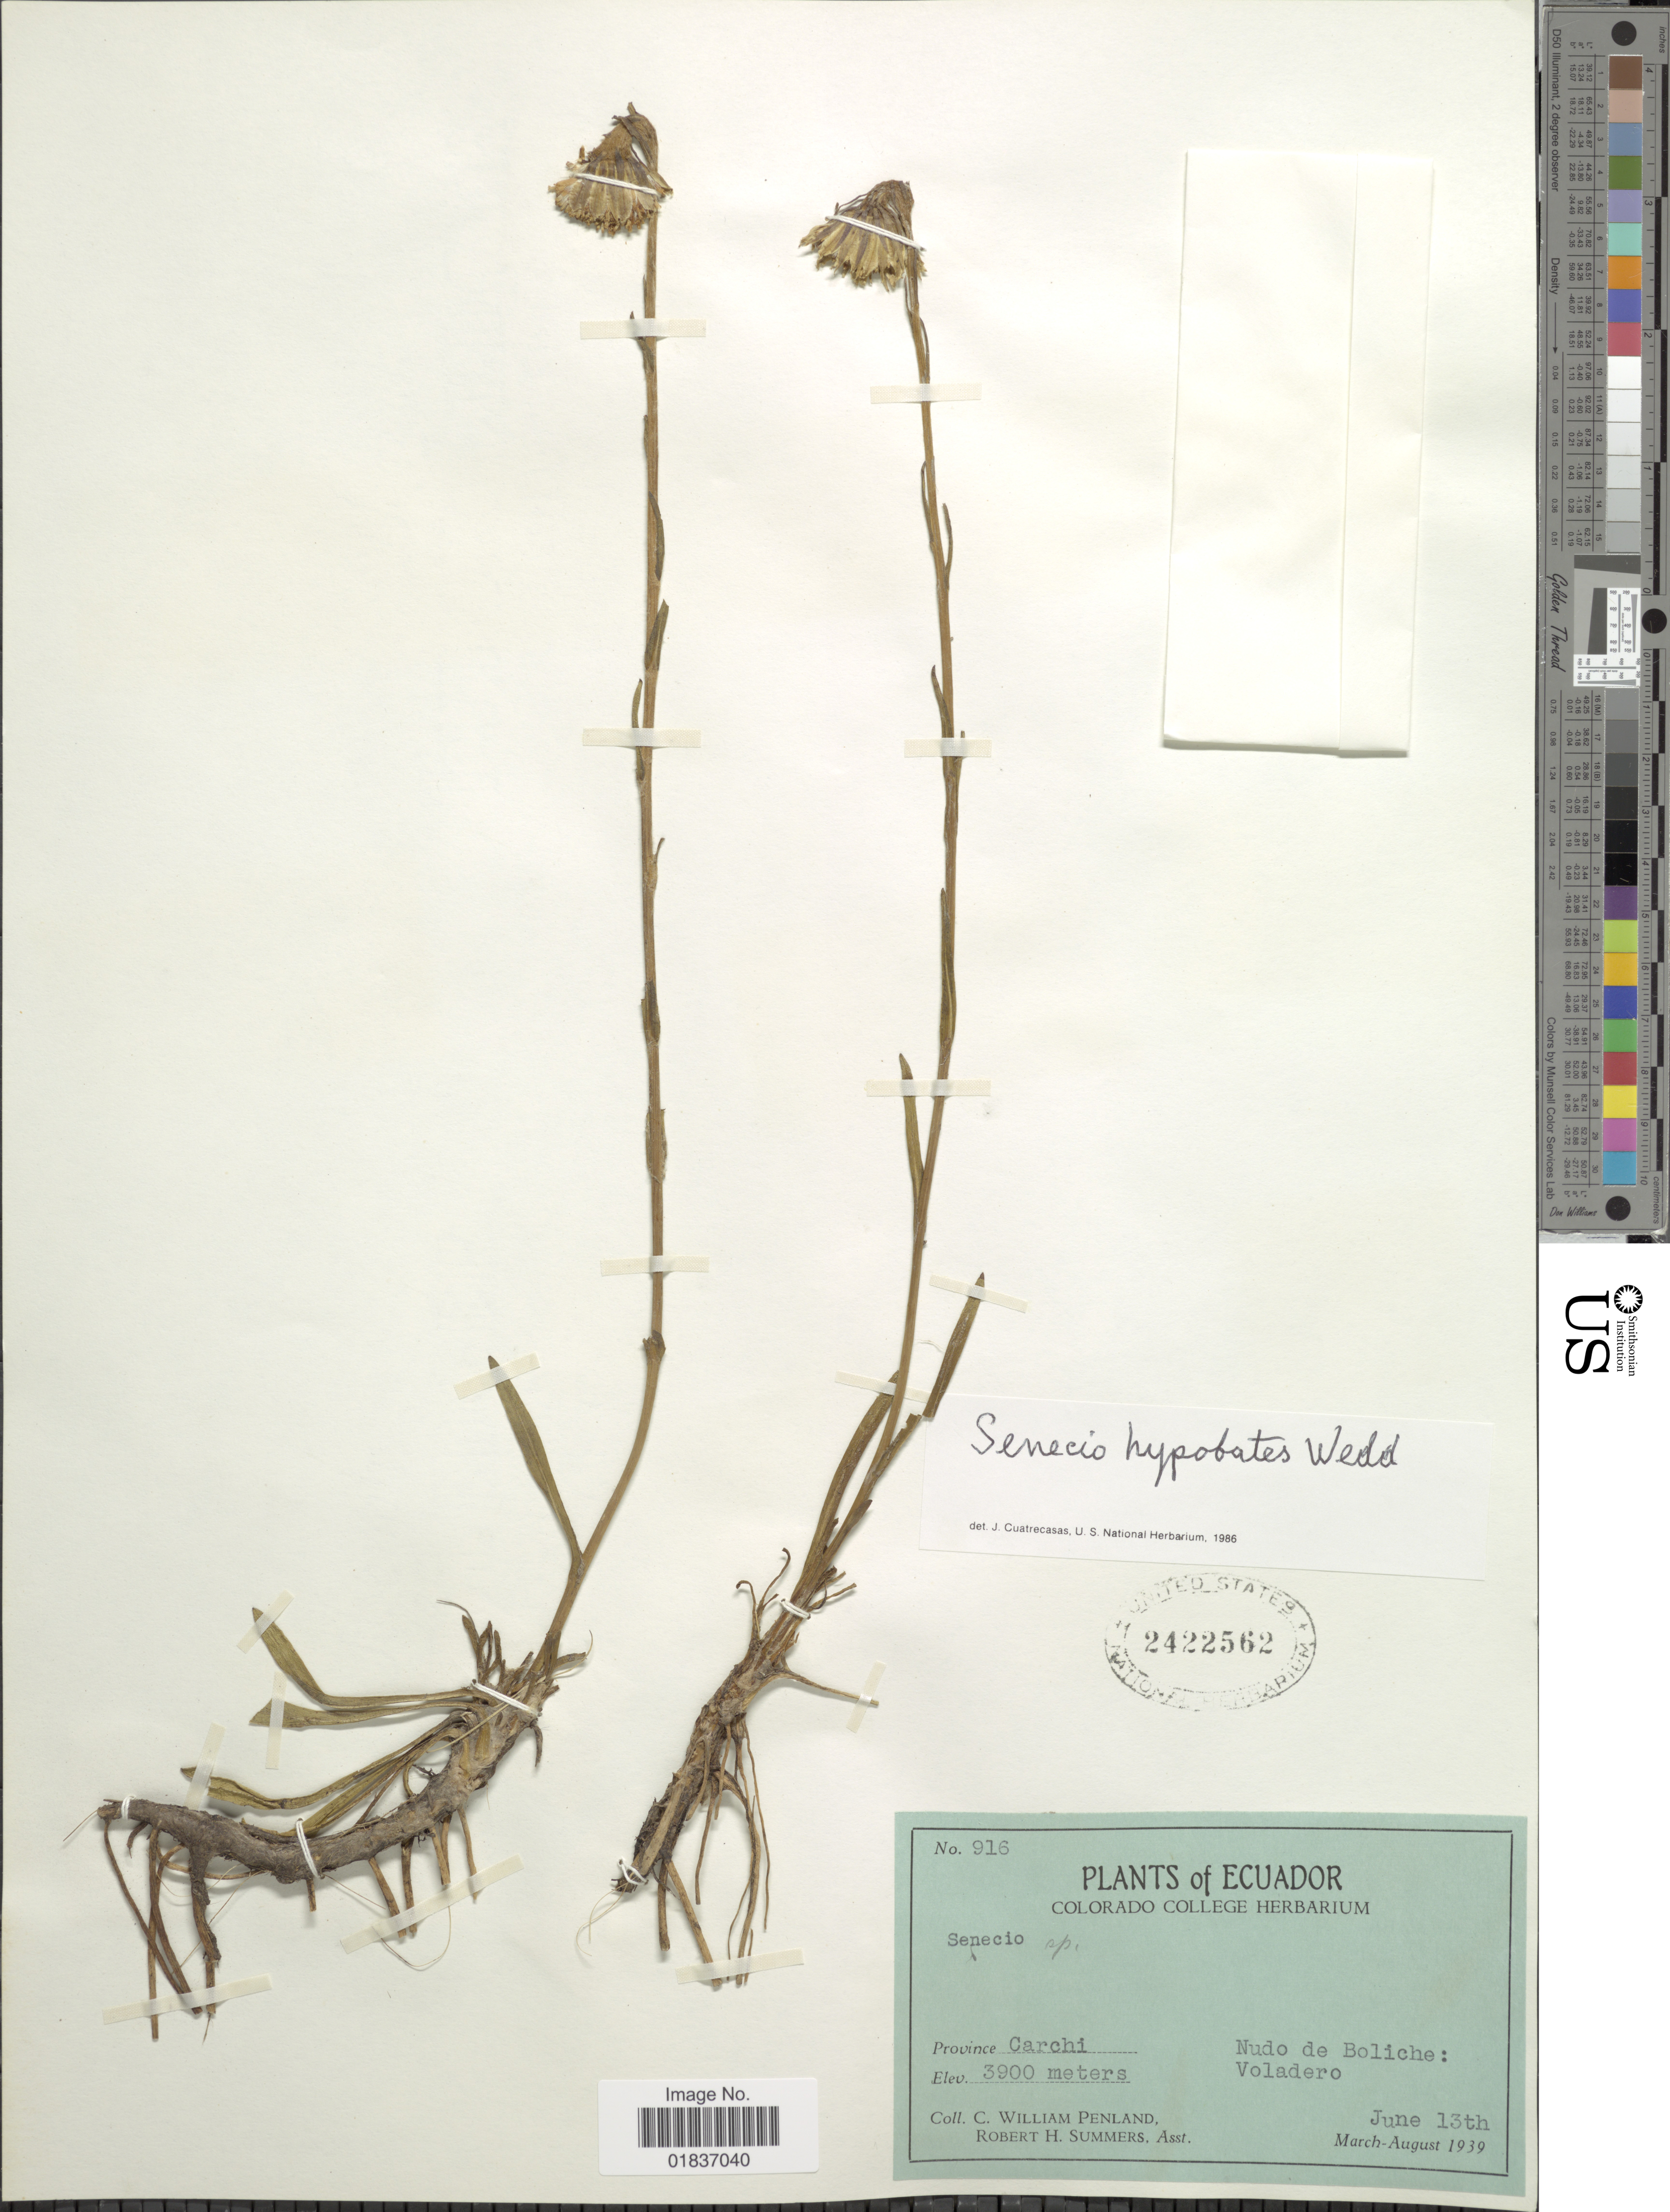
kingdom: Plantae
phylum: Tracheophyta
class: Magnoliopsida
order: Asterales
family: Asteraceae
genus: Senecio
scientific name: Senecio hypsobates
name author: Wedd.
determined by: Salomon, Luciana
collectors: C. W. Penland & R. Summers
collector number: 916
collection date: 1939-06-13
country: Ecuador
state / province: Carchi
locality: Province Carchi. Nudo de Boliche: Voladero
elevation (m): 3900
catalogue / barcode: US 2422562